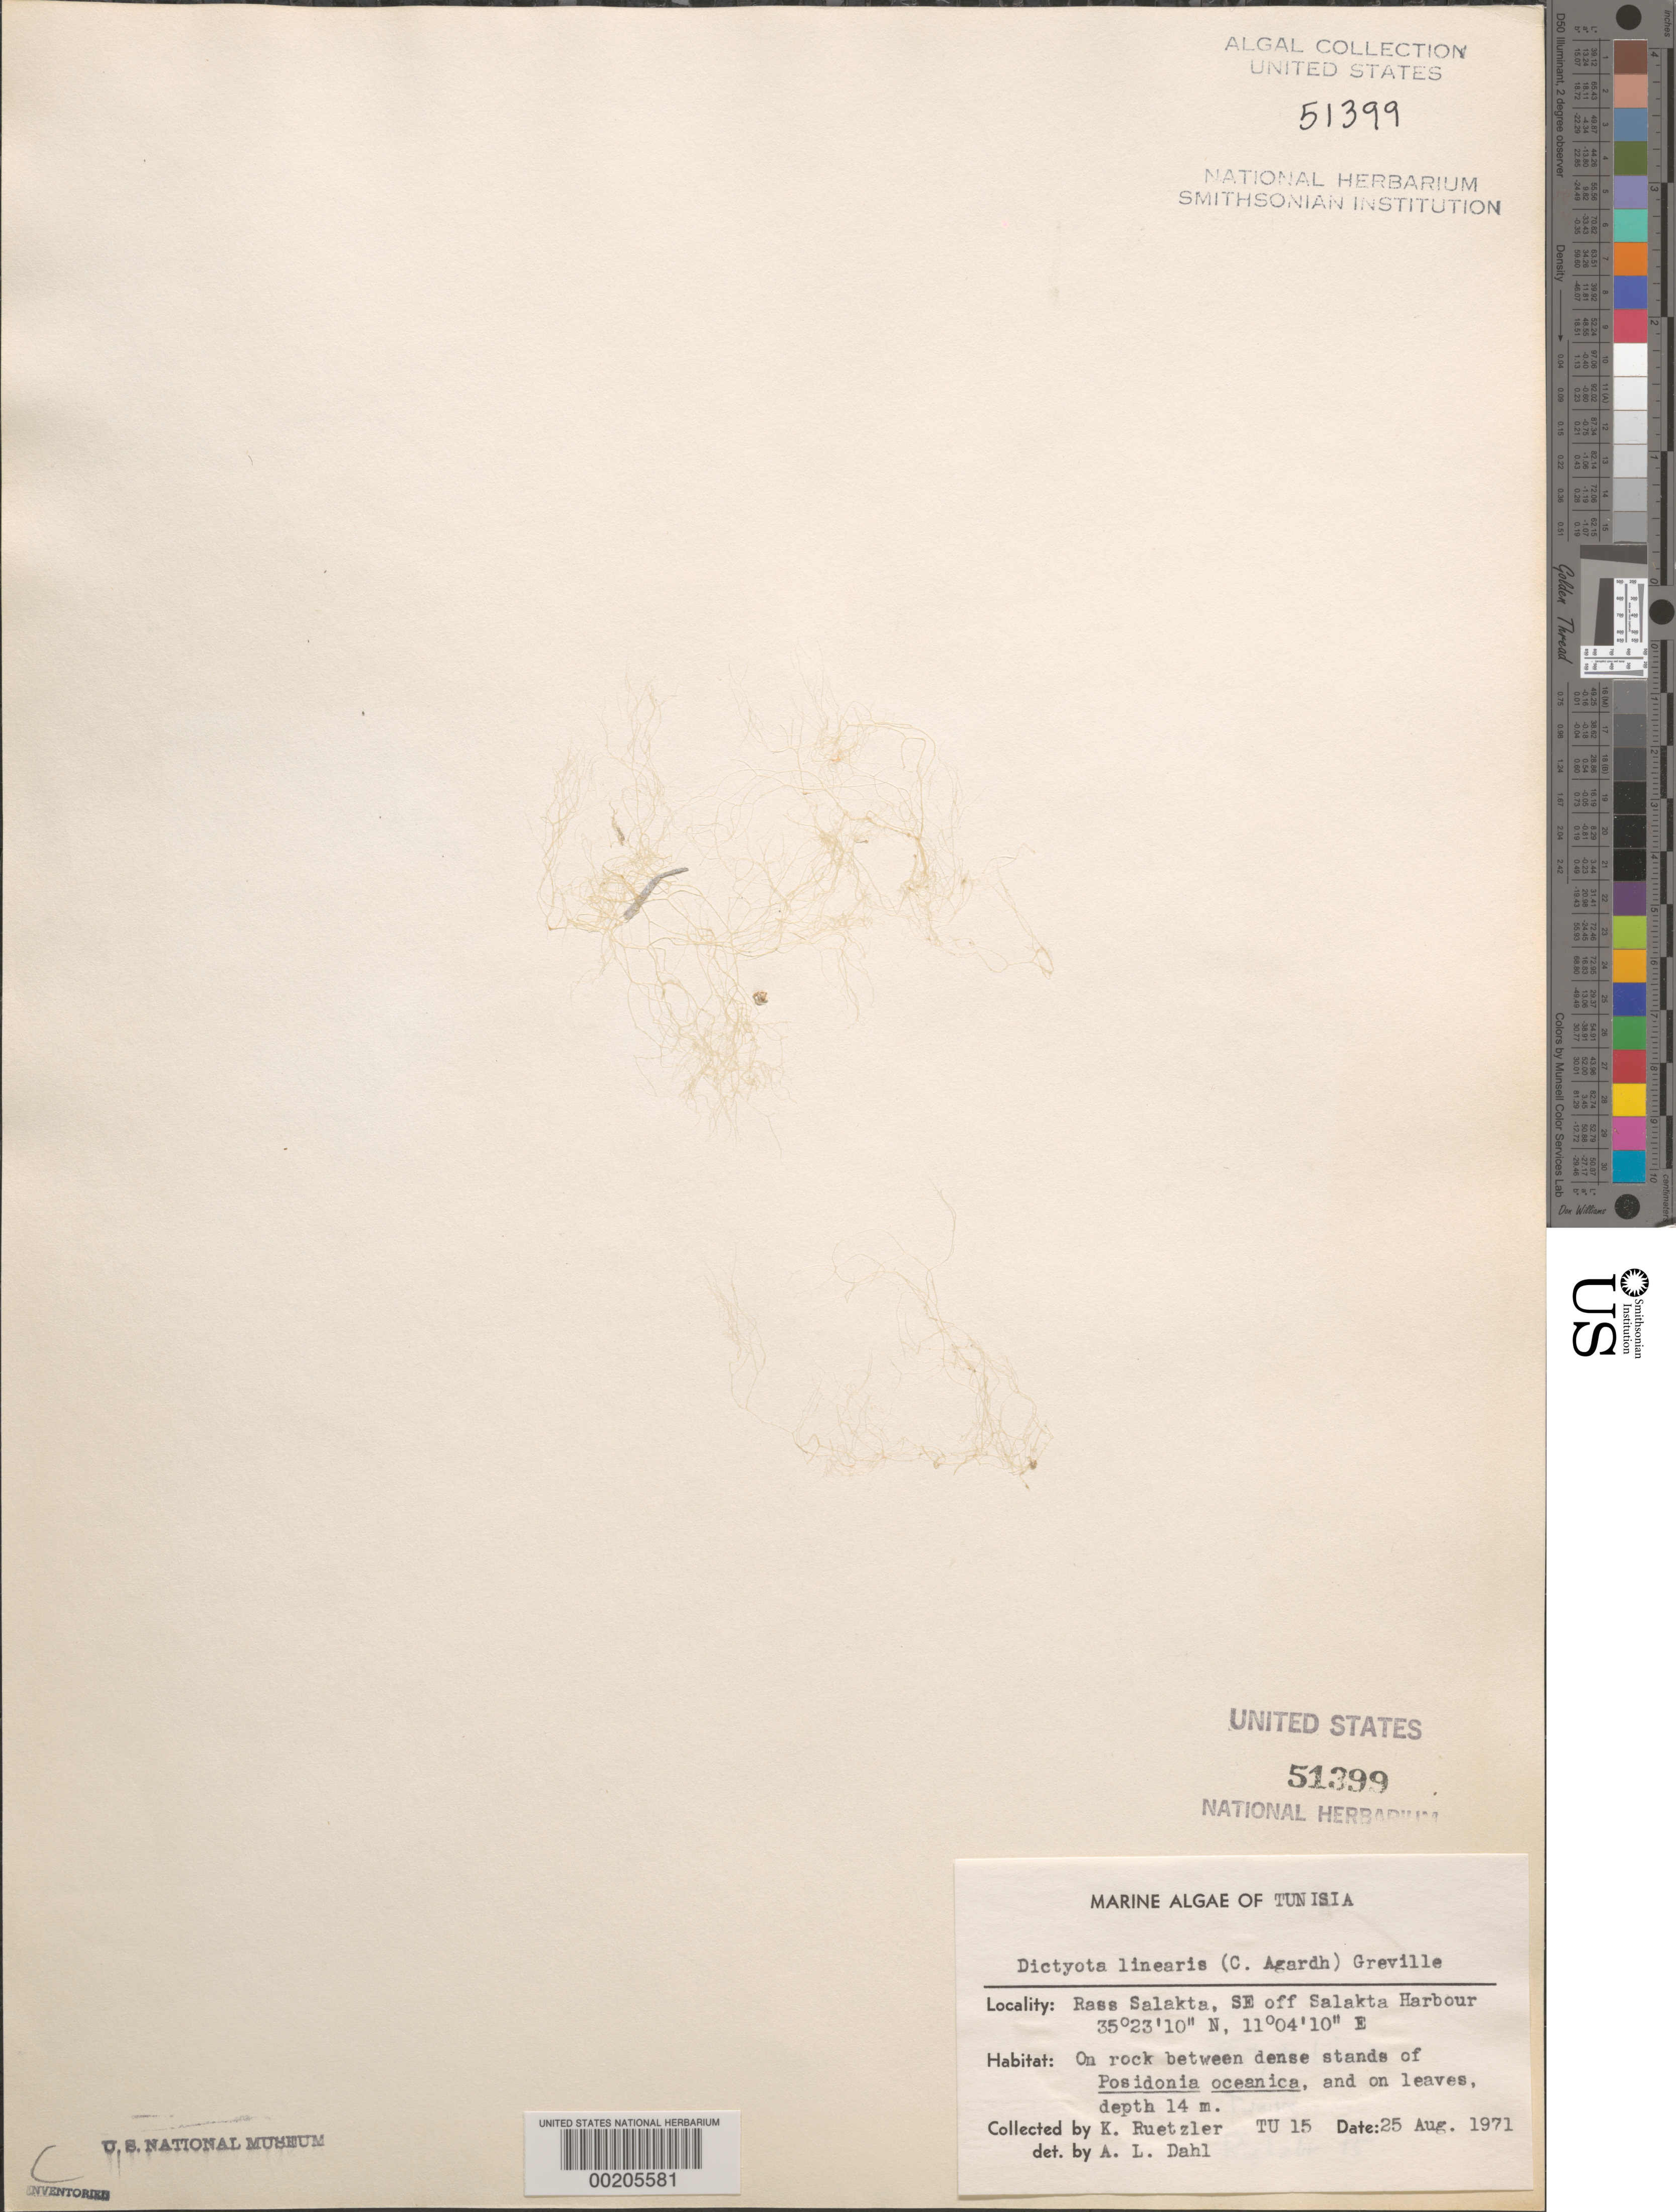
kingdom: Chromista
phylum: Ochrophyta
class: Phaeophyceae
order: Dictyotales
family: Dictyotaceae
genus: Dictyota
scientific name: Dictyota linearis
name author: (C. Agardh) Grev.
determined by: Dahl, A. E.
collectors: K. Ruetzler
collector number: Tu 15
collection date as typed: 25 Aug 1971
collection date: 1971-08-25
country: Tunisia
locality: Rass salakta, southeast of salakta harbor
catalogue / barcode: US 51399